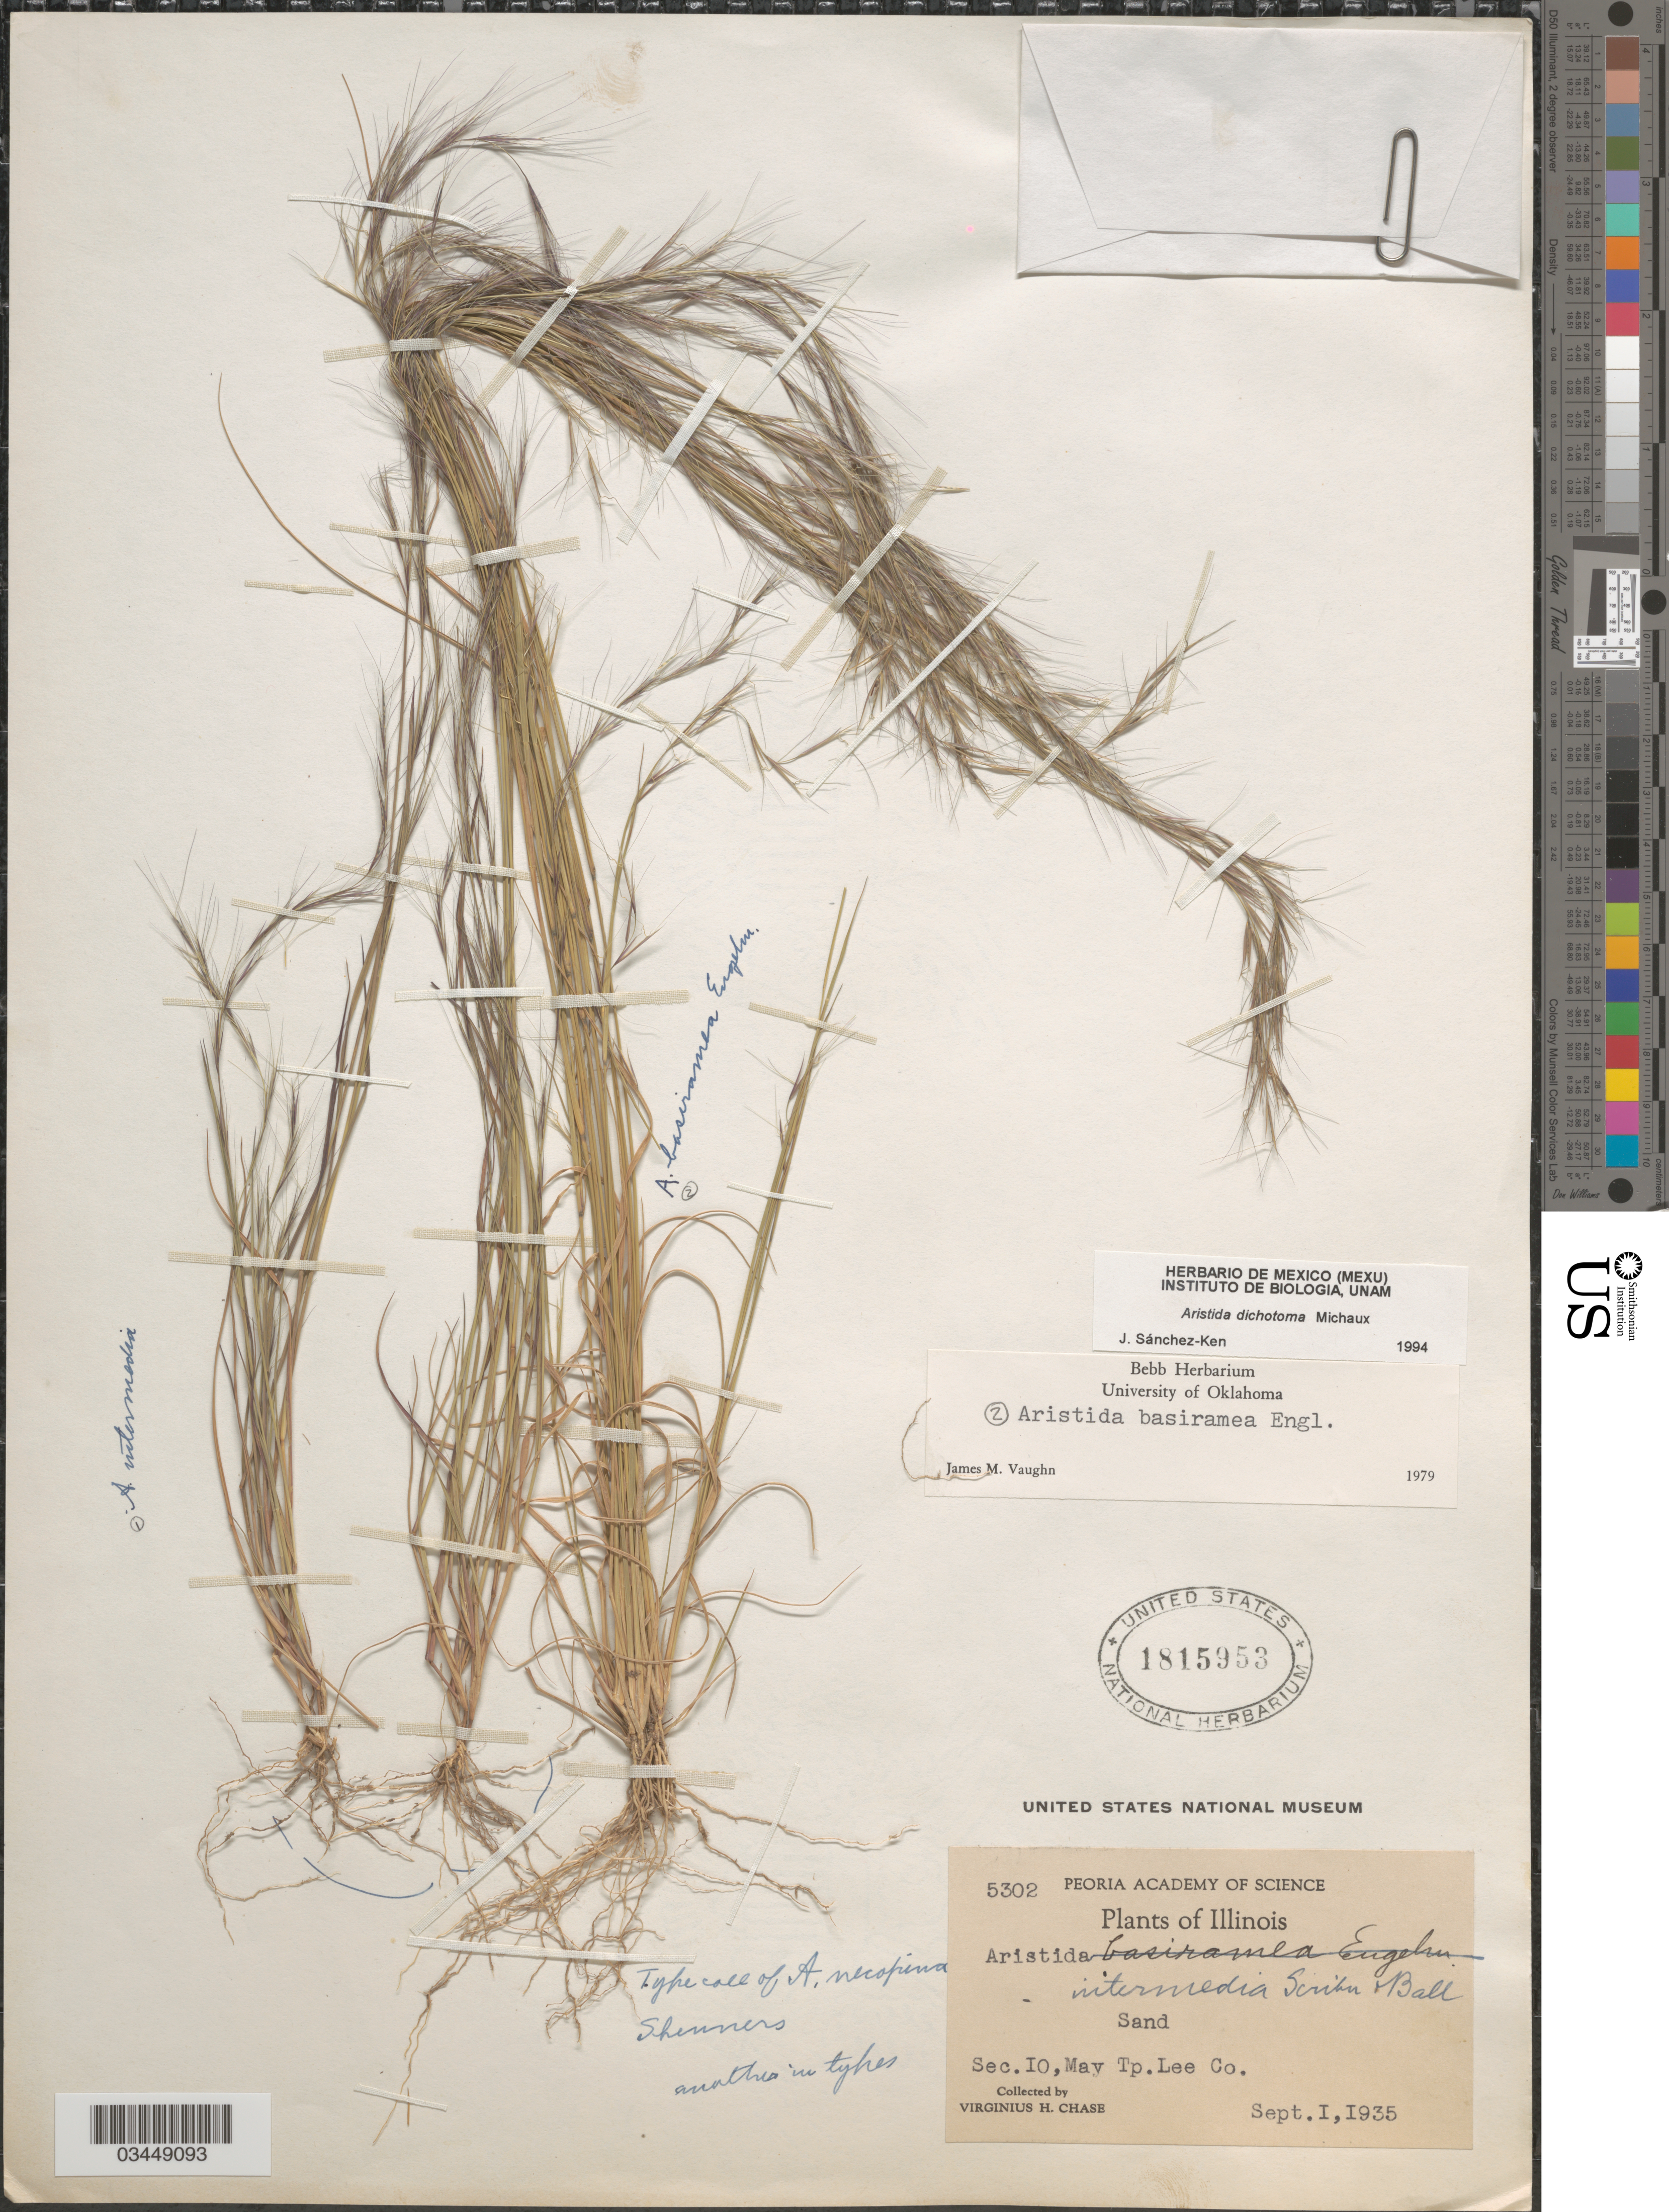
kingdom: Plantae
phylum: Tracheophyta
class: Liliopsida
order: Poales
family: Poaceae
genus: Aristida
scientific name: Aristida dichotoma var. dichotoma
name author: Michx.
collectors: V. H. Chase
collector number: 5302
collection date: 1935-09-01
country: United States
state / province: Illinois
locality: Sec. 10, May Tp. Lee Co.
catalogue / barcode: US 1815953